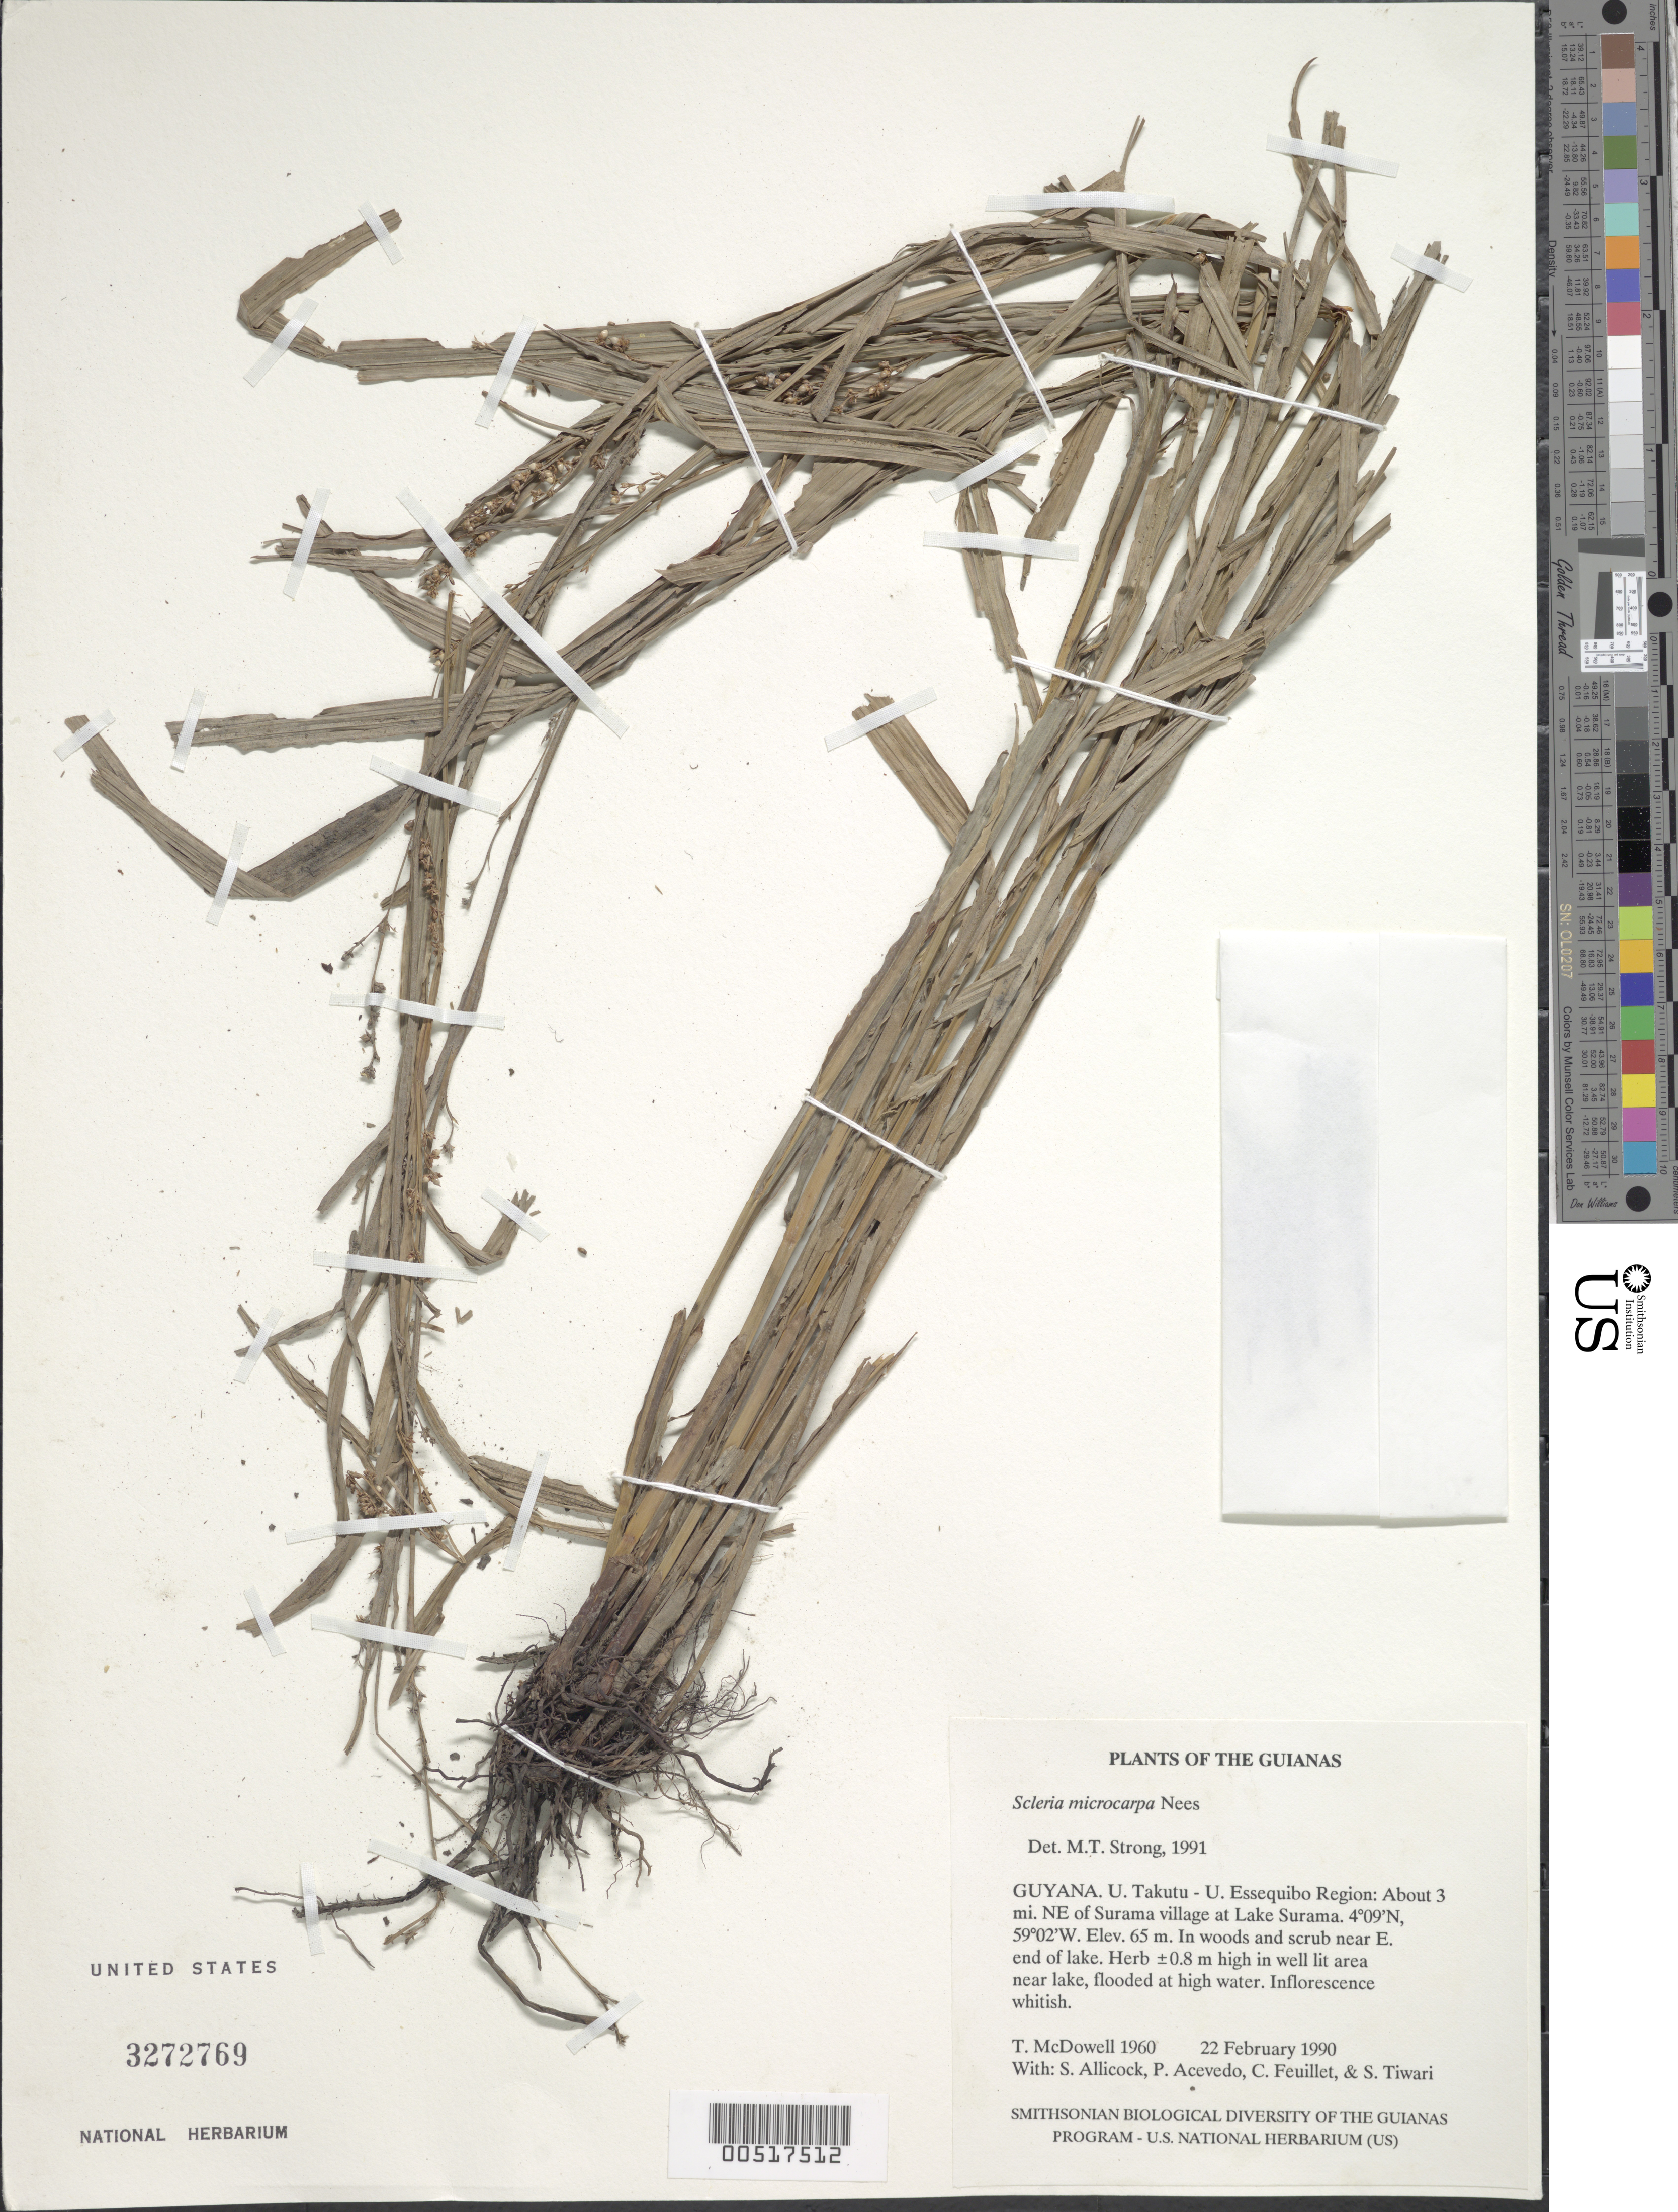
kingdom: Plantae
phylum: Tracheophyta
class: Liliopsida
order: Poales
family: Cyperaceae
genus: Scleria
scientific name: Scleria microcarpa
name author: Nees ex Kunth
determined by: Strong, M. T., (US), Smithsonian Institution - National Museum of Natural History (UNITED STATES)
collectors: T. McDowell, S. Allicock, P. Acevedo-Rodr., C. Feuillet & S. Tiwari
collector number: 1960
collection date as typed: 22 February 1990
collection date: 1990-02-22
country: Guyana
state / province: U. Takutu-U. Essequibo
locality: About 3 mi. NE of Surama village, near eastern end of Lake Surama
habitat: Woods and scrub besides lake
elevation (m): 65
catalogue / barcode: US 3272769